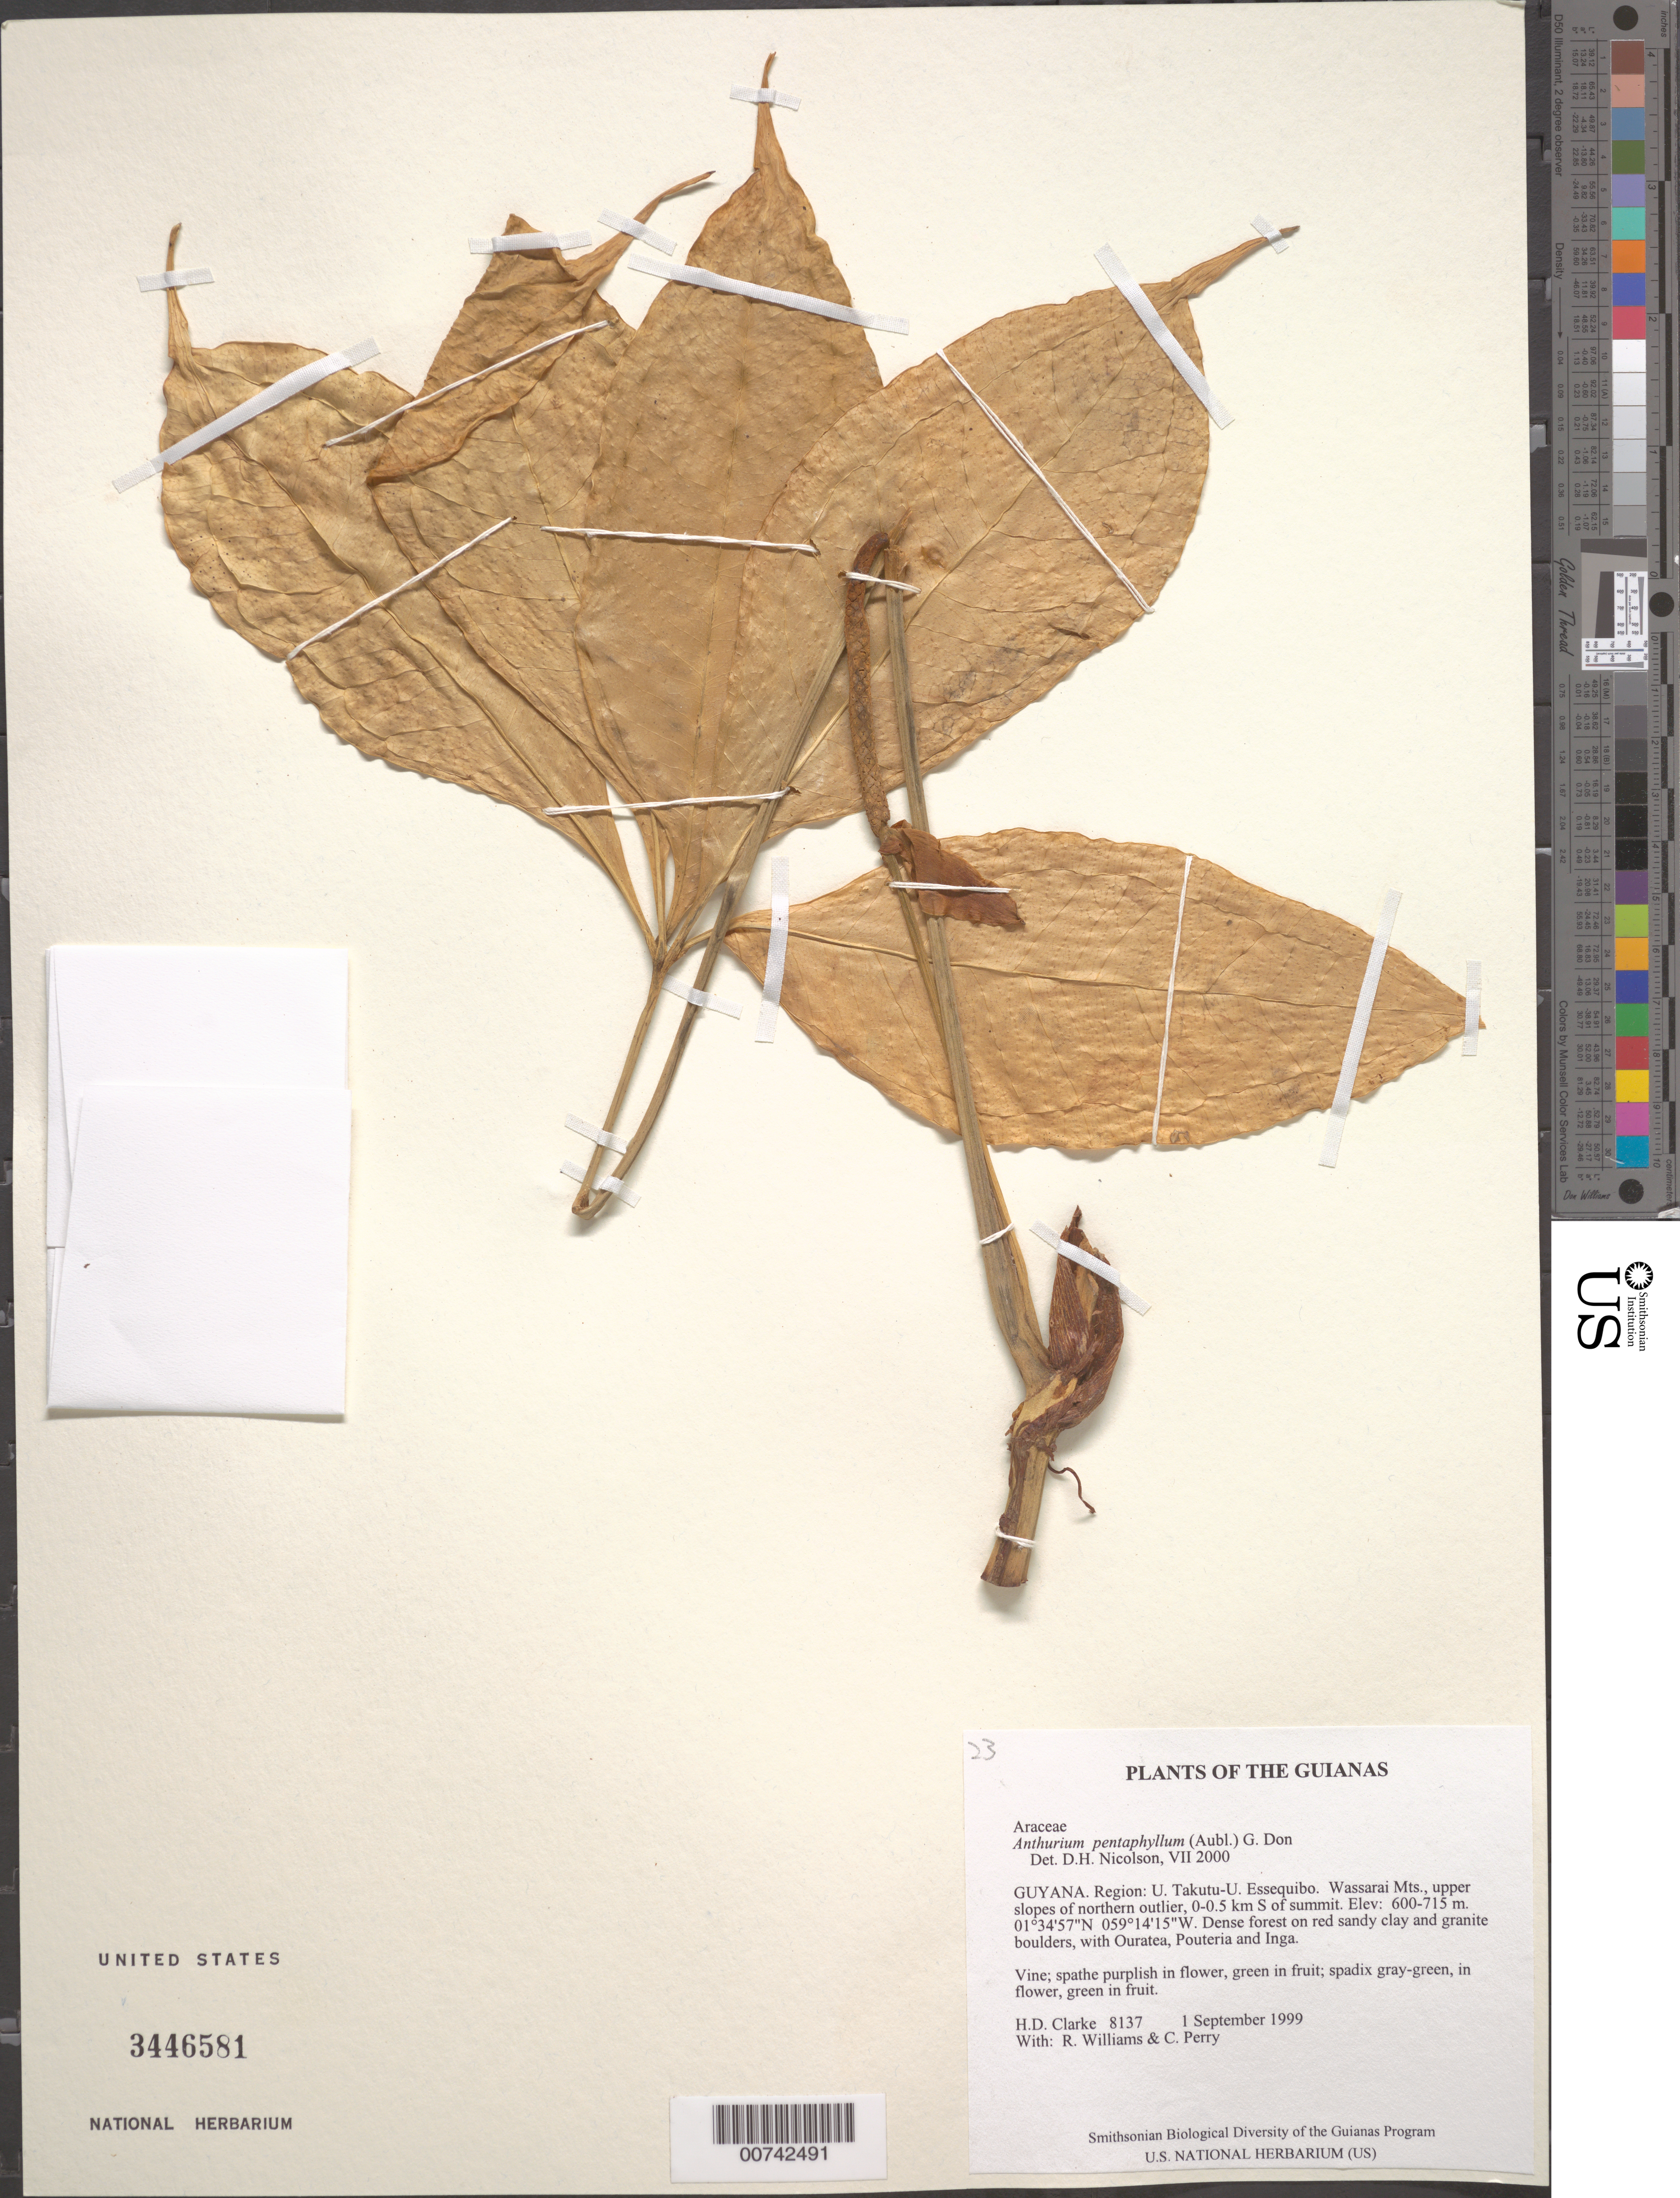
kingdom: Plantae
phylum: Tracheophyta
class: Liliopsida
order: Alismatales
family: Araceae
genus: Anthurium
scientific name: Anthurium pentaphyllum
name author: (Aubl.) G. Don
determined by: Nicolson, Dan H.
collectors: H. D. Clarke, R. Williams & C. Perry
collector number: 8137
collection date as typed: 1 September 1999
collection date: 1999-09-01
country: Guyana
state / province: U. Takutu-U. Essequibo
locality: Wassarai Mts., upper slopes of northern outlier, 0-0.5 km S of summit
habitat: Dense forest on red sandy clay and granite boulders, with Ouratea, Pouteria and Inga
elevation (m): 600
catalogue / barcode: US 3446581